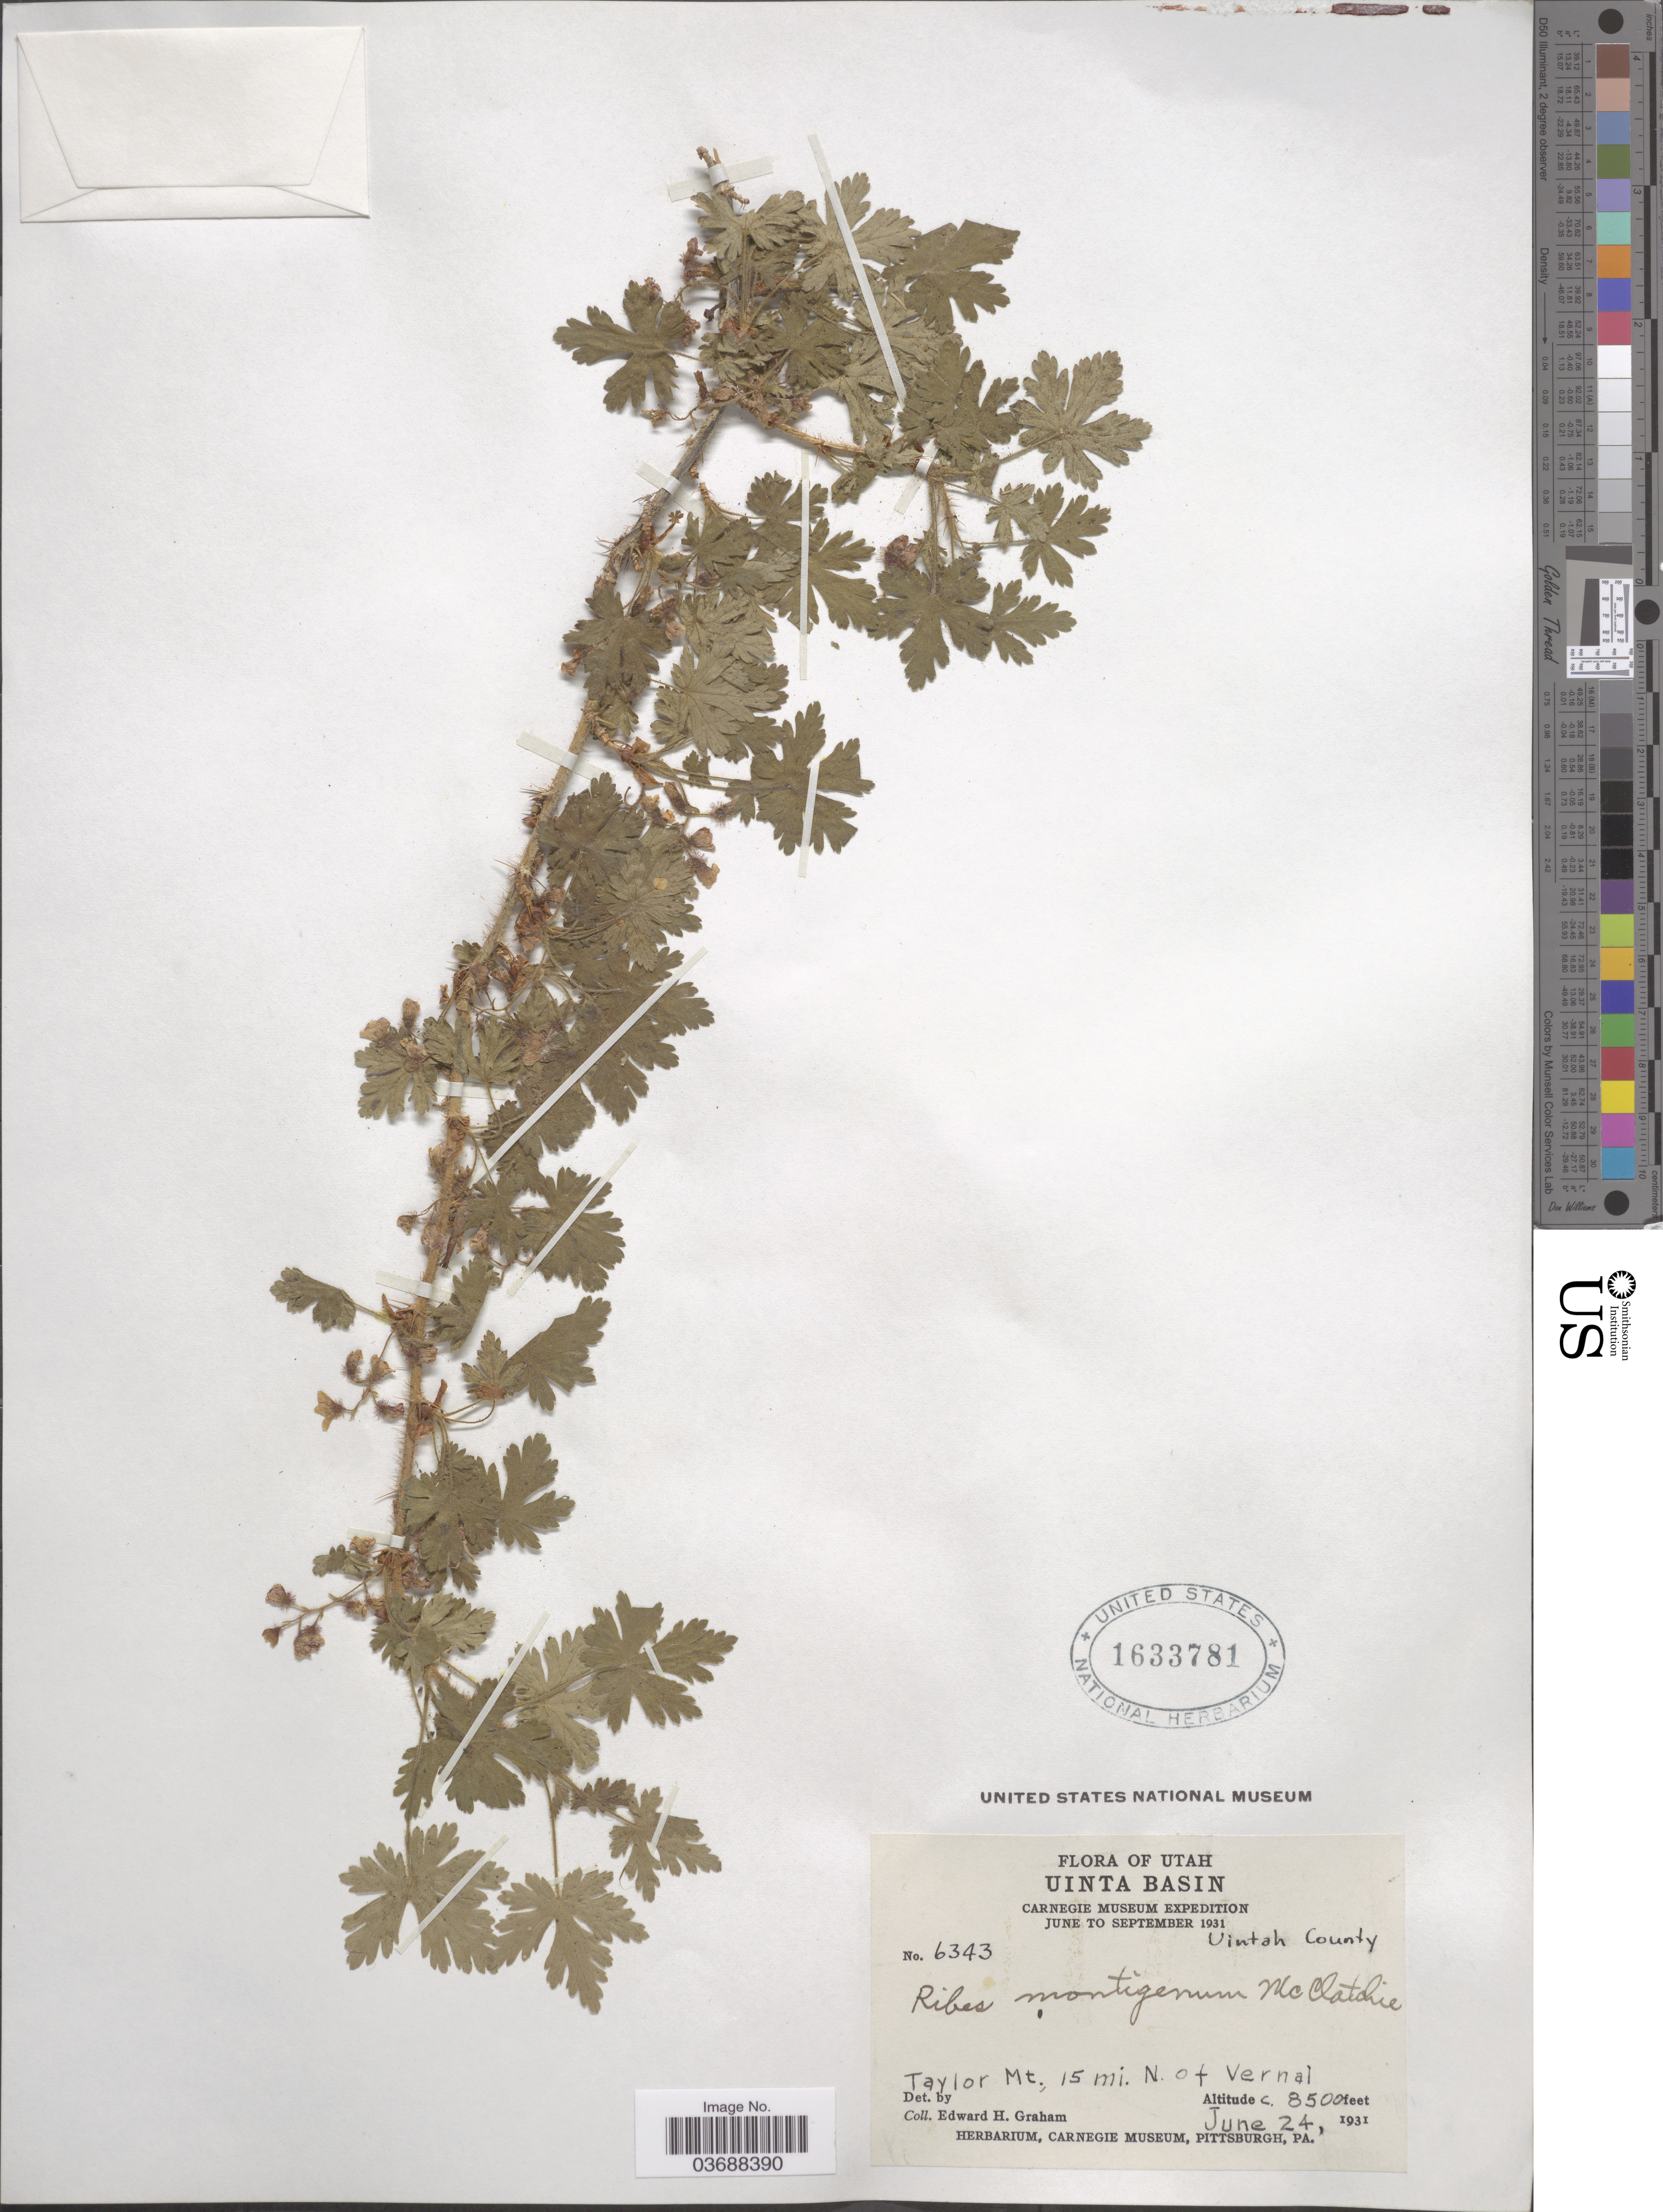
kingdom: Plantae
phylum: Tracheophyta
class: Magnoliopsida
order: Saxifragales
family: Grossulariaceae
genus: Ribes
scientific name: Ribes montigenum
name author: McClatchie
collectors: E. H. Graham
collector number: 6343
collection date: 1931-06-24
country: United States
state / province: Utah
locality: Uinta Basin. Uintah County. Taylor Mt., 15 mi. N. of Vernal.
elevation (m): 2591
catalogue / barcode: US 1633781